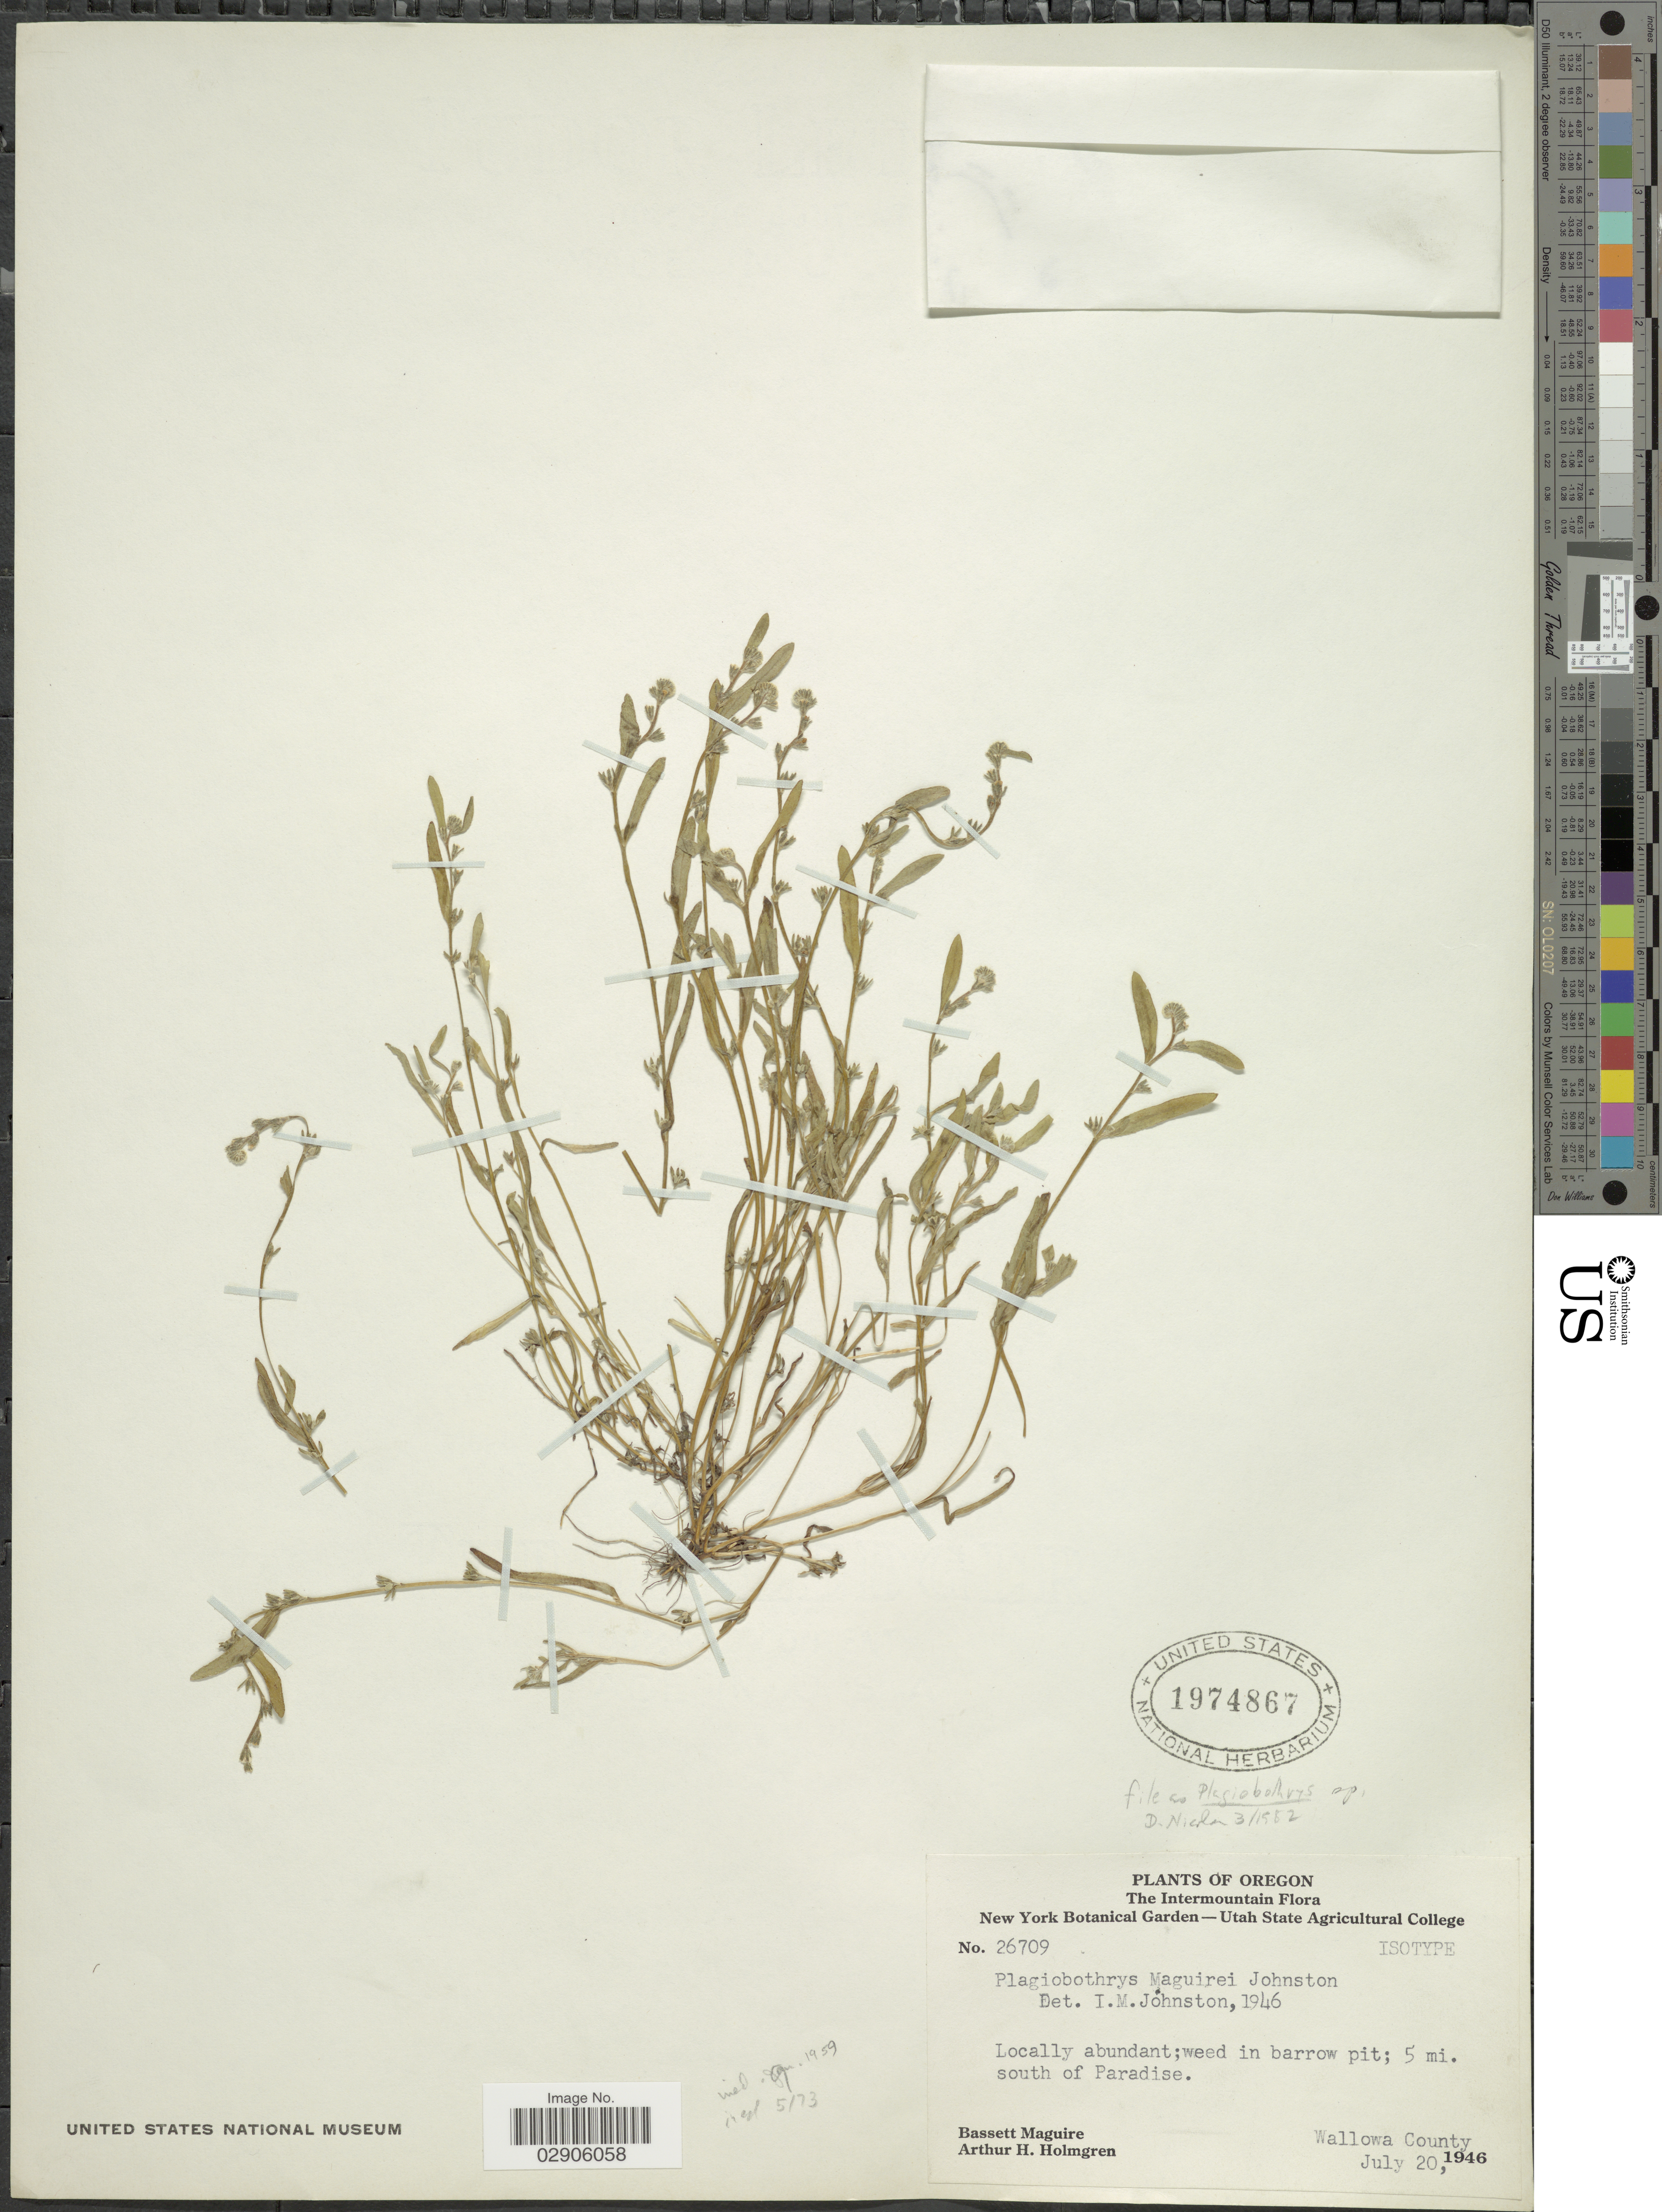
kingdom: Plantae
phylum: Tracheophyta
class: Magnoliopsida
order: Boraginales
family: Boraginaceae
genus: Plagiobothrys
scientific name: Plagiobothrys sp.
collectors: B. Maguire & A. H. Holmgren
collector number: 26709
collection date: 1946-07-20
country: United States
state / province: Oregon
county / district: Wallowa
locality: The Intermountain, 5 mi. south of Paradise, Wallowa County.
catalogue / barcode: US 1974867